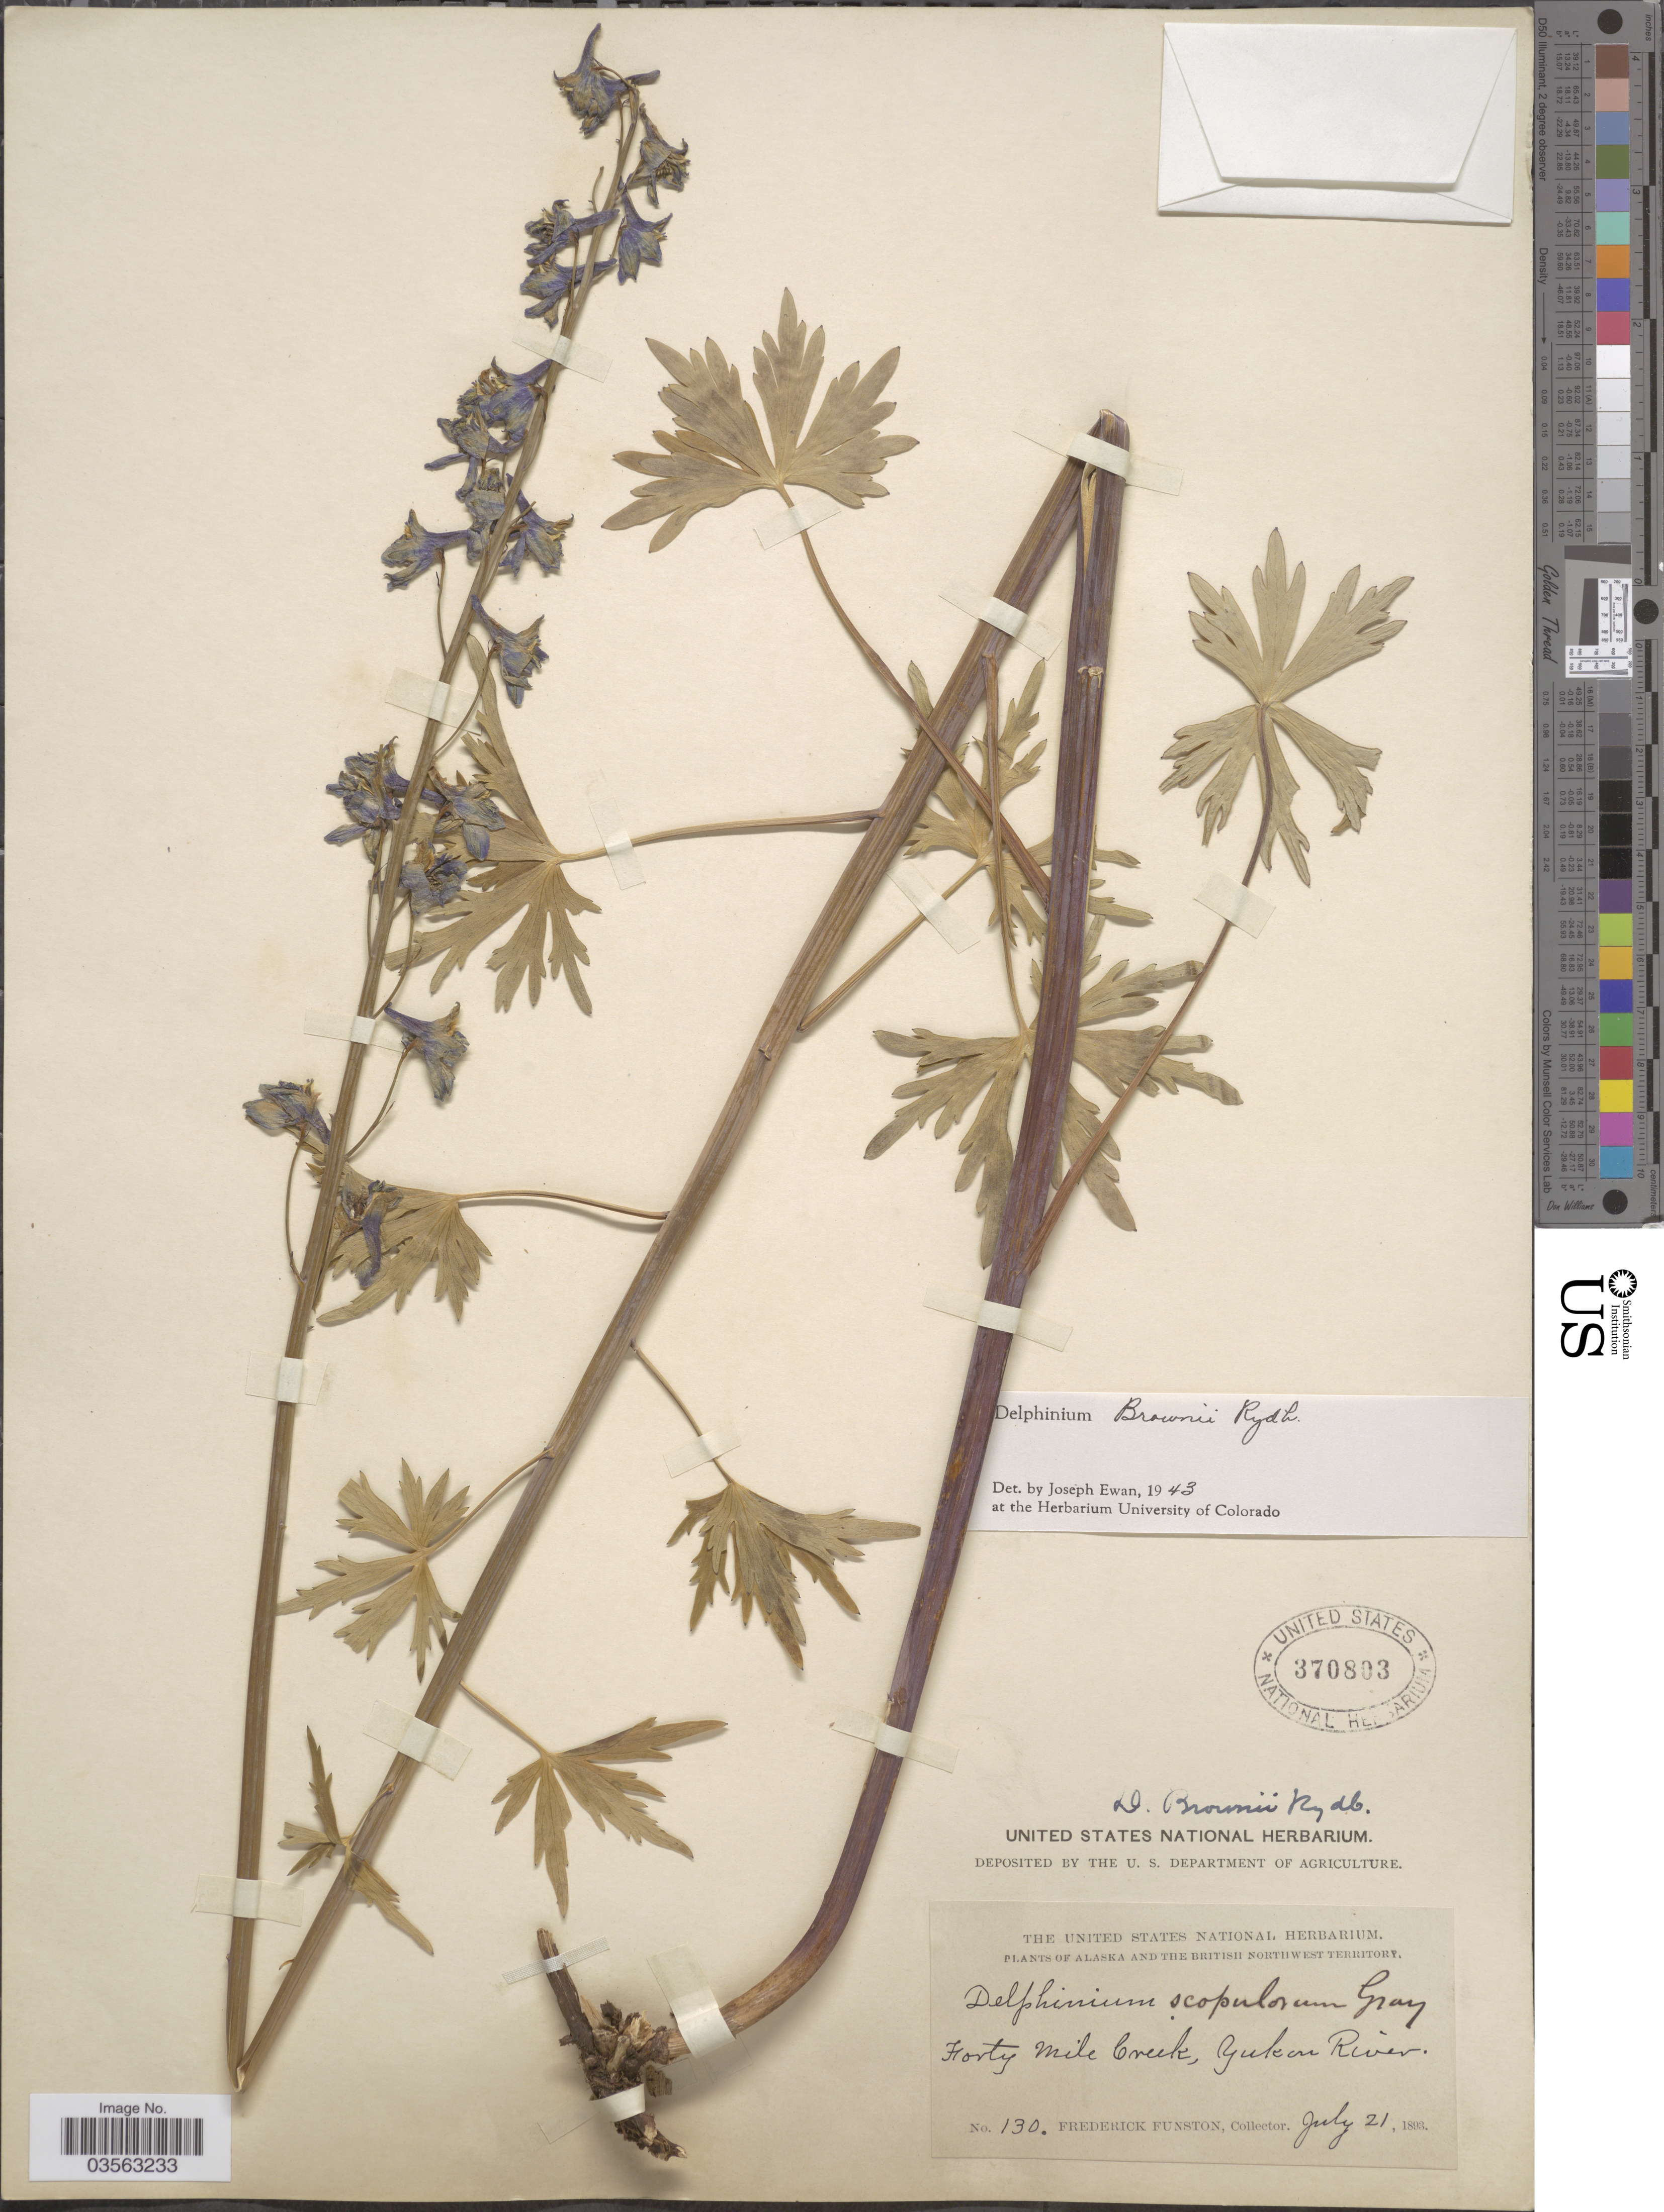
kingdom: Plantae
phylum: Tracheophyta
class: Magnoliopsida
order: Ranunculales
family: Ranunculaceae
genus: Delphinium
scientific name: Delphinium glaucum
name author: S. Watson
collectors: F. Funston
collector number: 130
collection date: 1893-07-21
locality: Alaska and the British Northwest Territory. Forty Mile Creek, Yukon River.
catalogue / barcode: US 370803